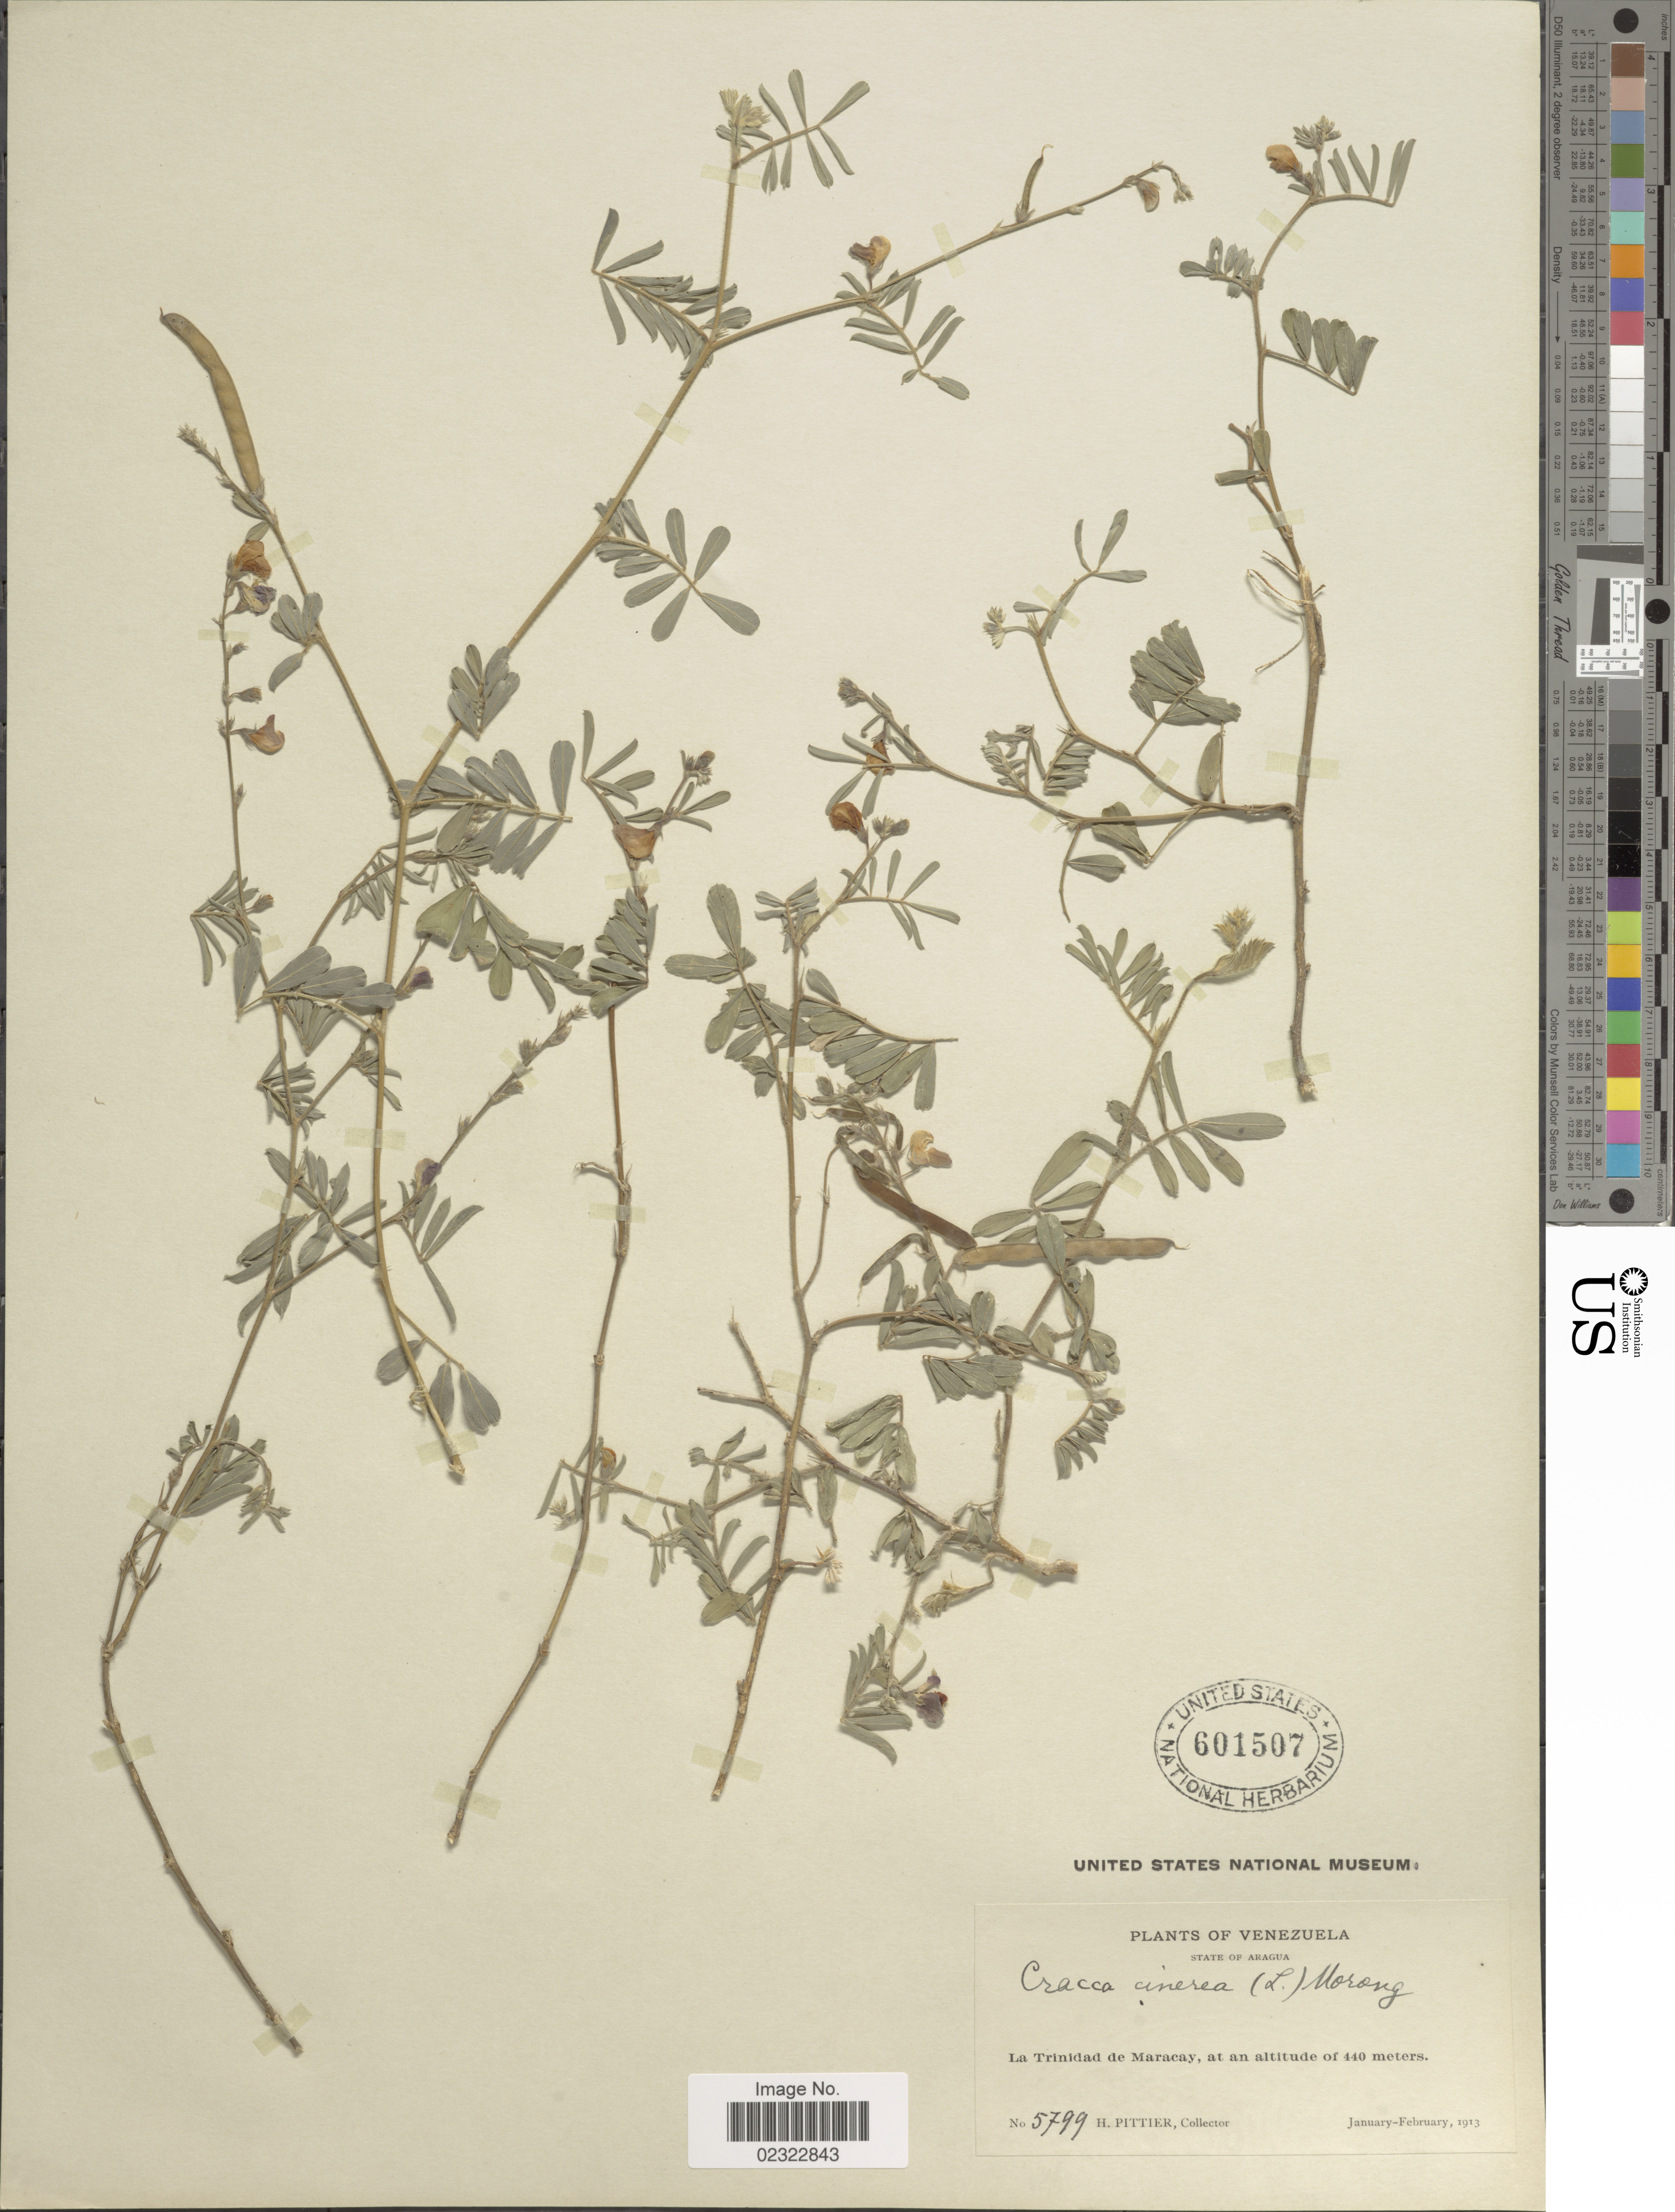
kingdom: Plantae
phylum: Tracheophyta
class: Magnoliopsida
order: Fabales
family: Fabaceae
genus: Tephrosia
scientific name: Tephrosia cinerea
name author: (L.) Pers.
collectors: H. F. Pittier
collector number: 5799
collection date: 1913-01/1913-02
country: Venezuela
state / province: Aragua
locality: State of Aragua, La Trinidad de Maracay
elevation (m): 440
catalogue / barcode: US 601507